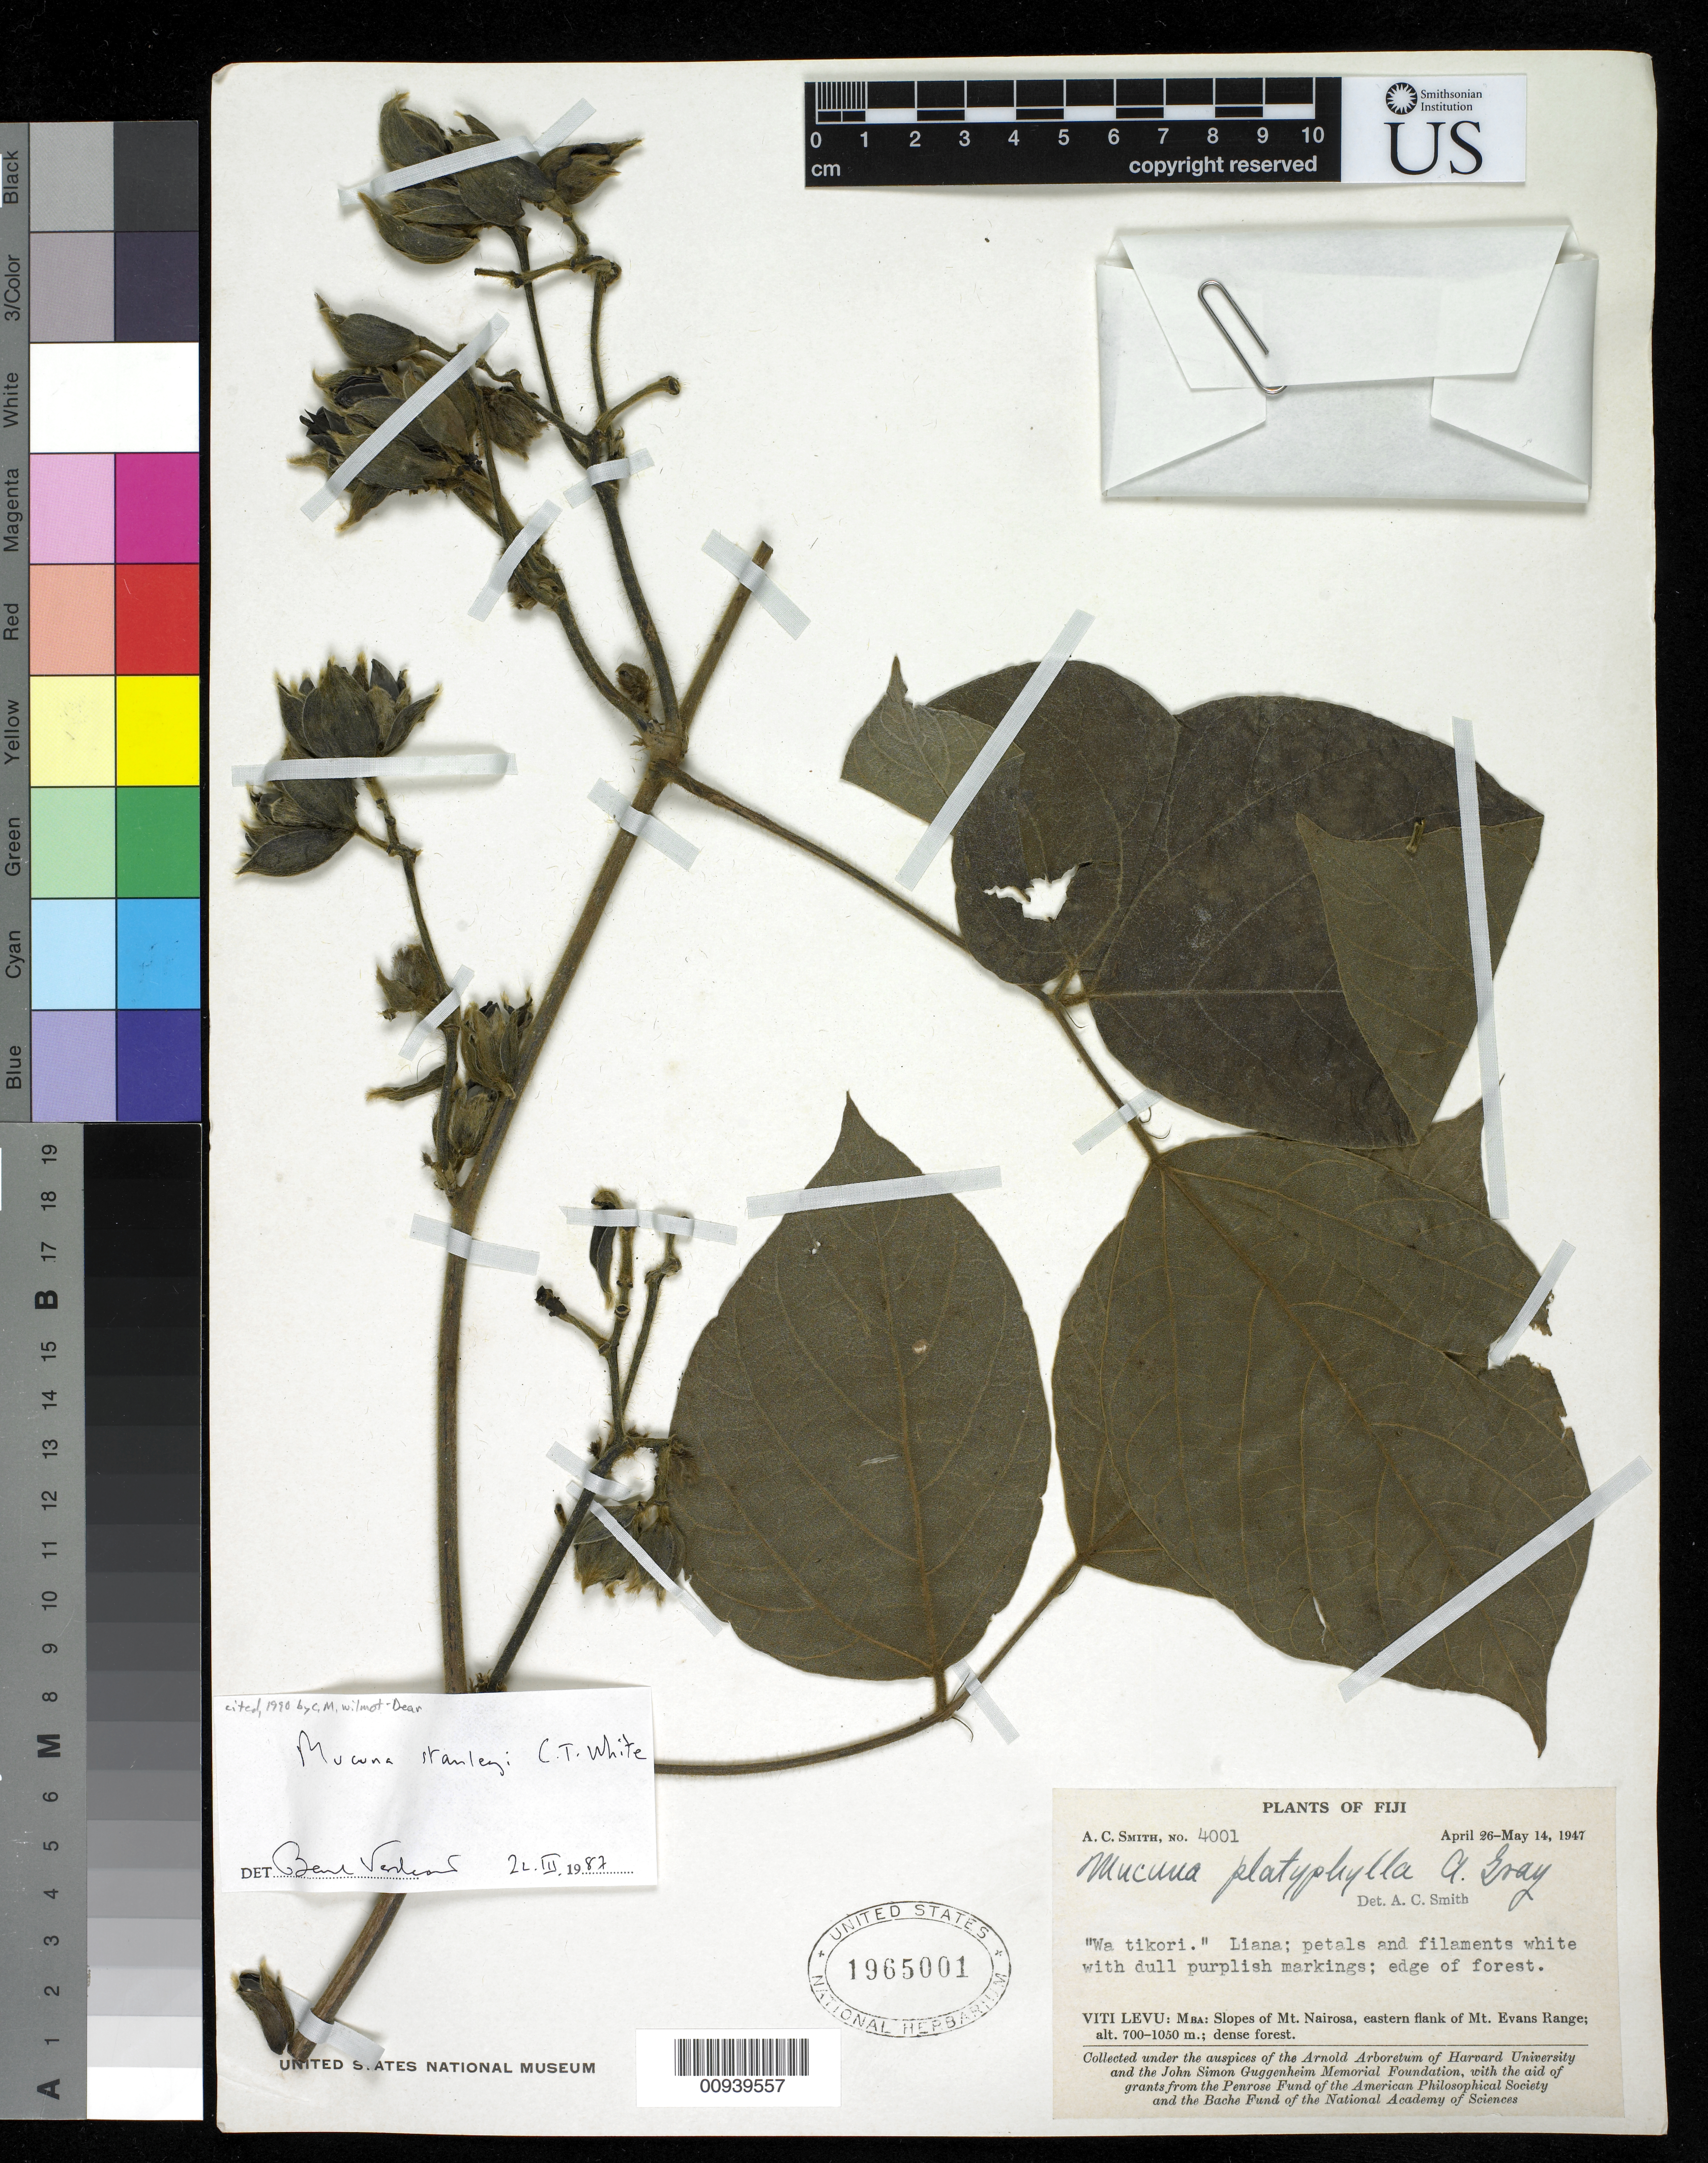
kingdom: Plantae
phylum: Tracheophyta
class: Magnoliopsida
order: Fabales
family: Fabaceae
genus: Mucuna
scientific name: Mucuna stanleyi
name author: C.T. White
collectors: C. A. Smith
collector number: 4001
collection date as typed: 26 Apr 1947 to 14 May 1947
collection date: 1947-04-26/1947-05-14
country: Fiji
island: Viti Levu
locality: Mba: Slopes of Mt. Nairosa, eastern flank of Mt. Evans Range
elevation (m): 700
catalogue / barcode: US 1965001